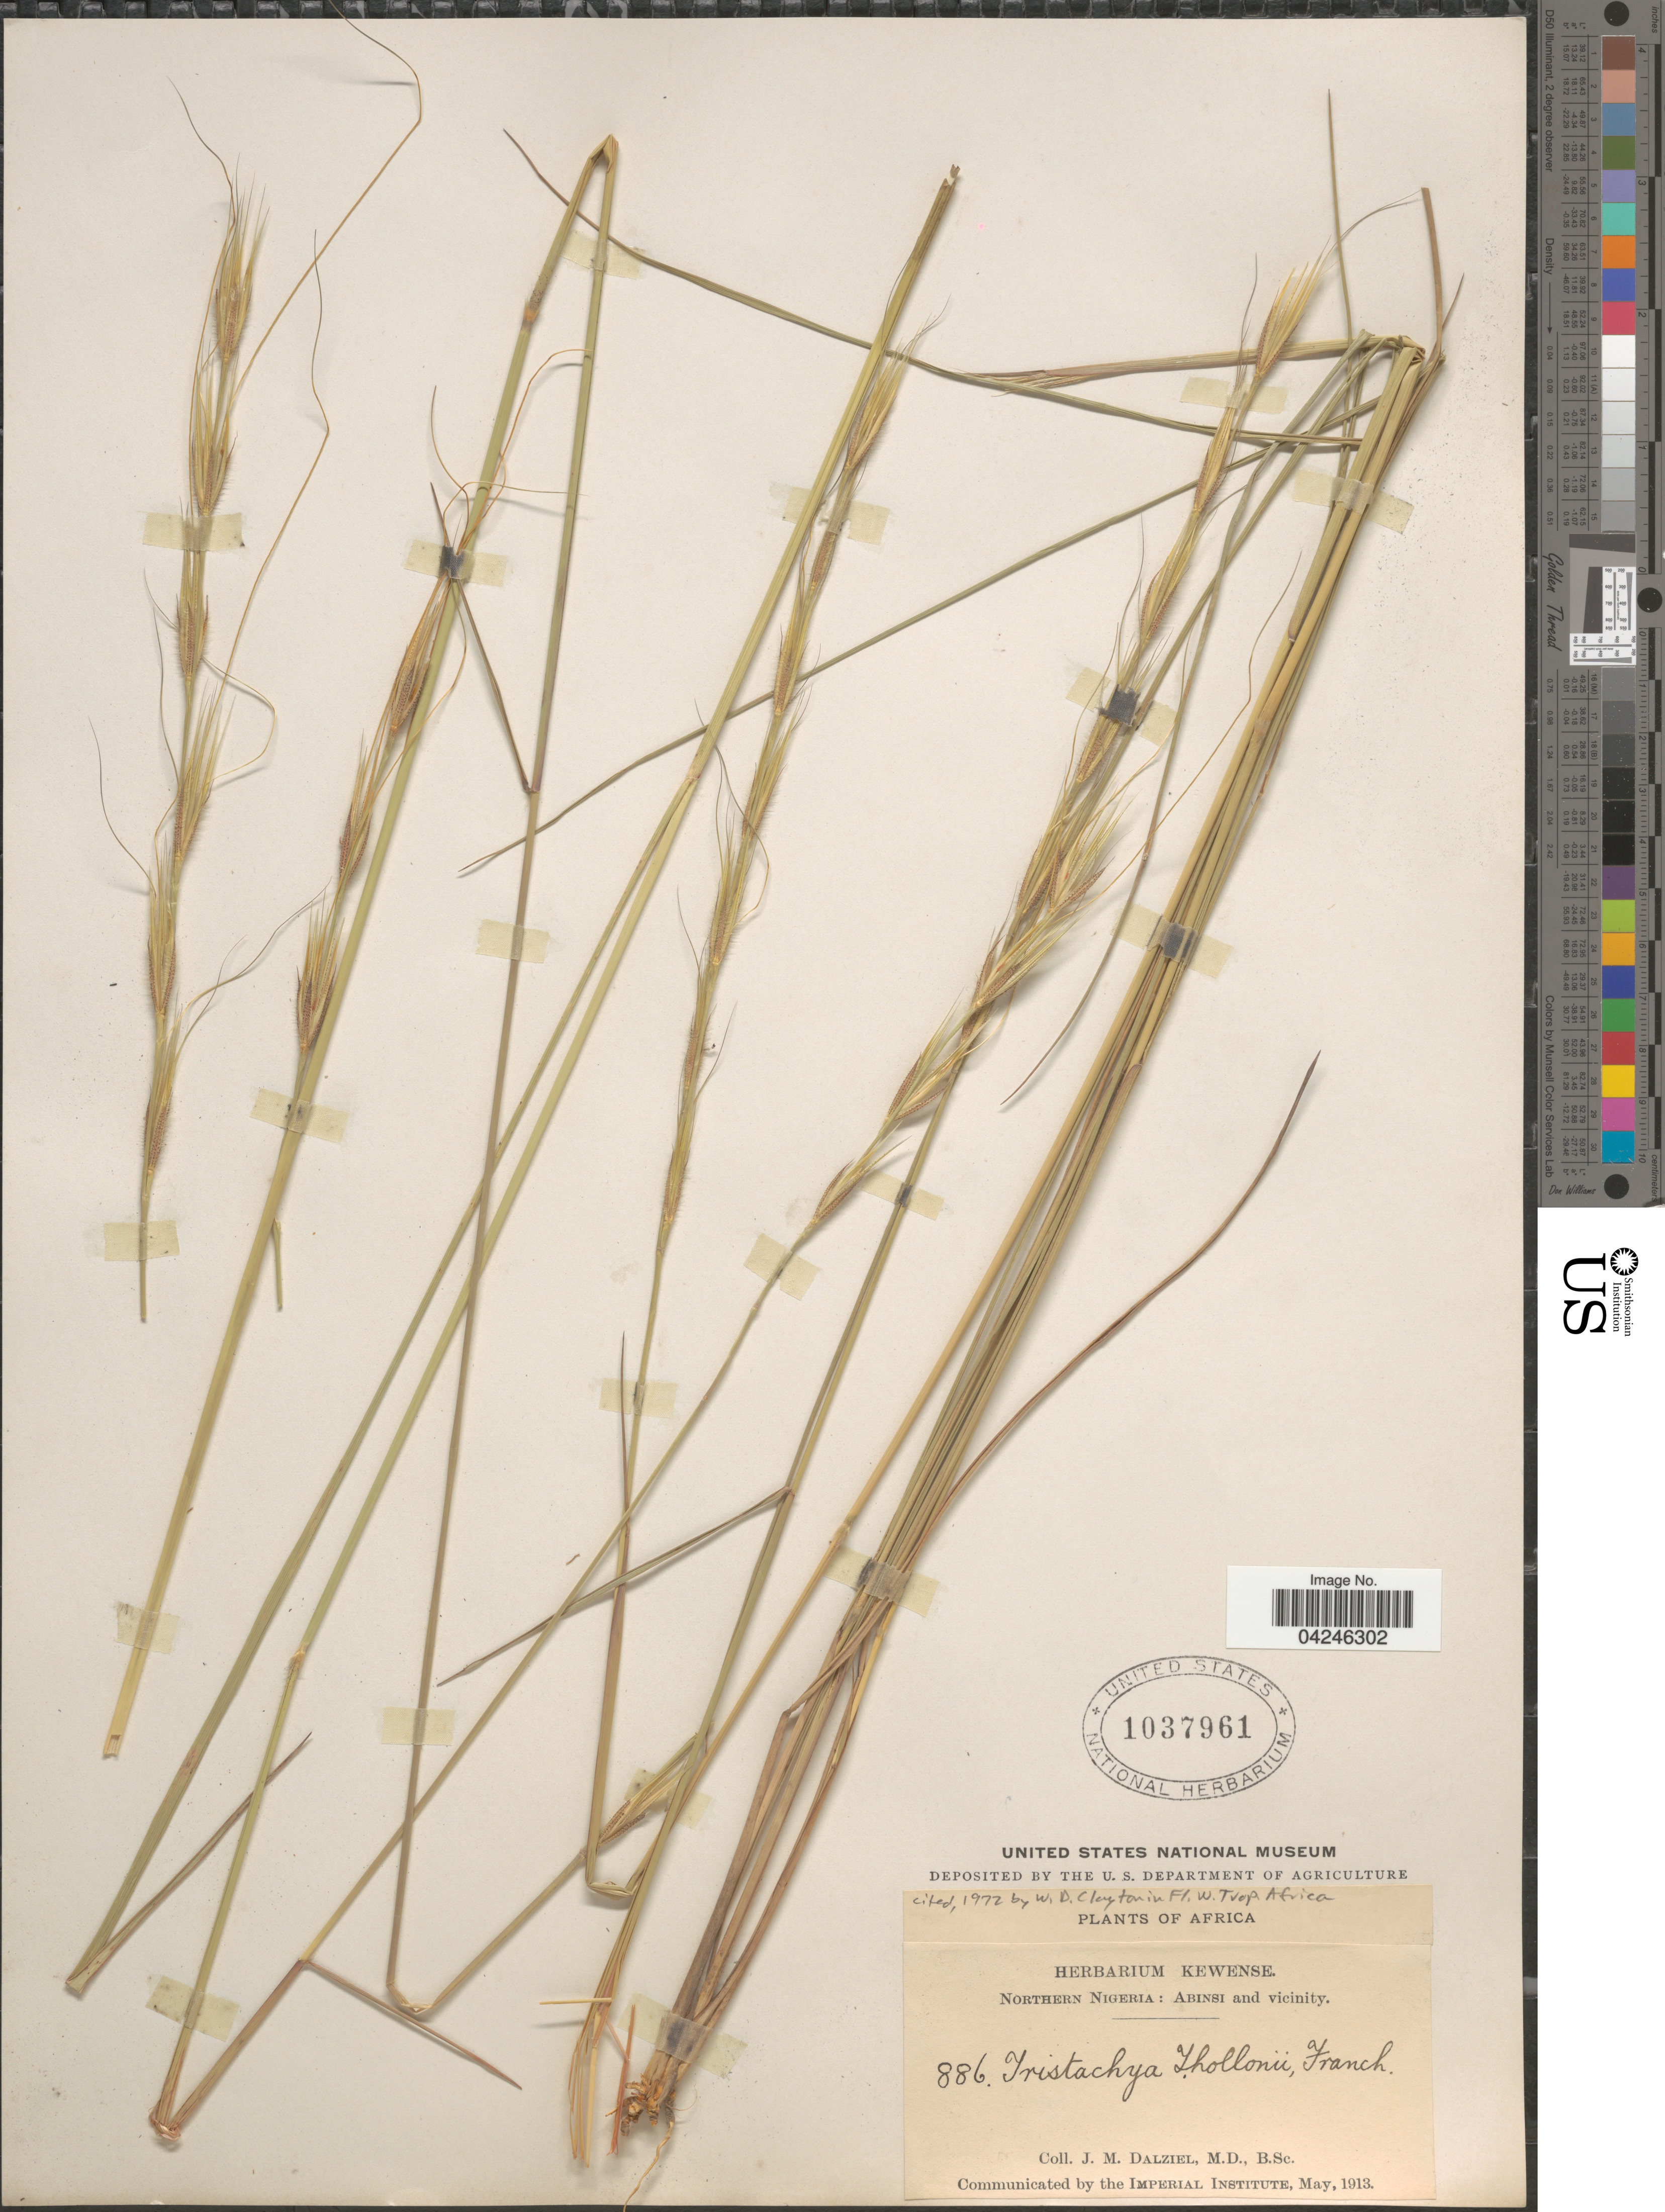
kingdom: Plantae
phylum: Tracheophyta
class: Liliopsida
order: Poales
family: Poaceae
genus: Tristachya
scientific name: Tristachya thollonii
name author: Franch.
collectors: J. Dalziel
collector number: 886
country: Nigeria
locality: Northern Nigeria: Abinsi and vicinity.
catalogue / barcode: US 1037961